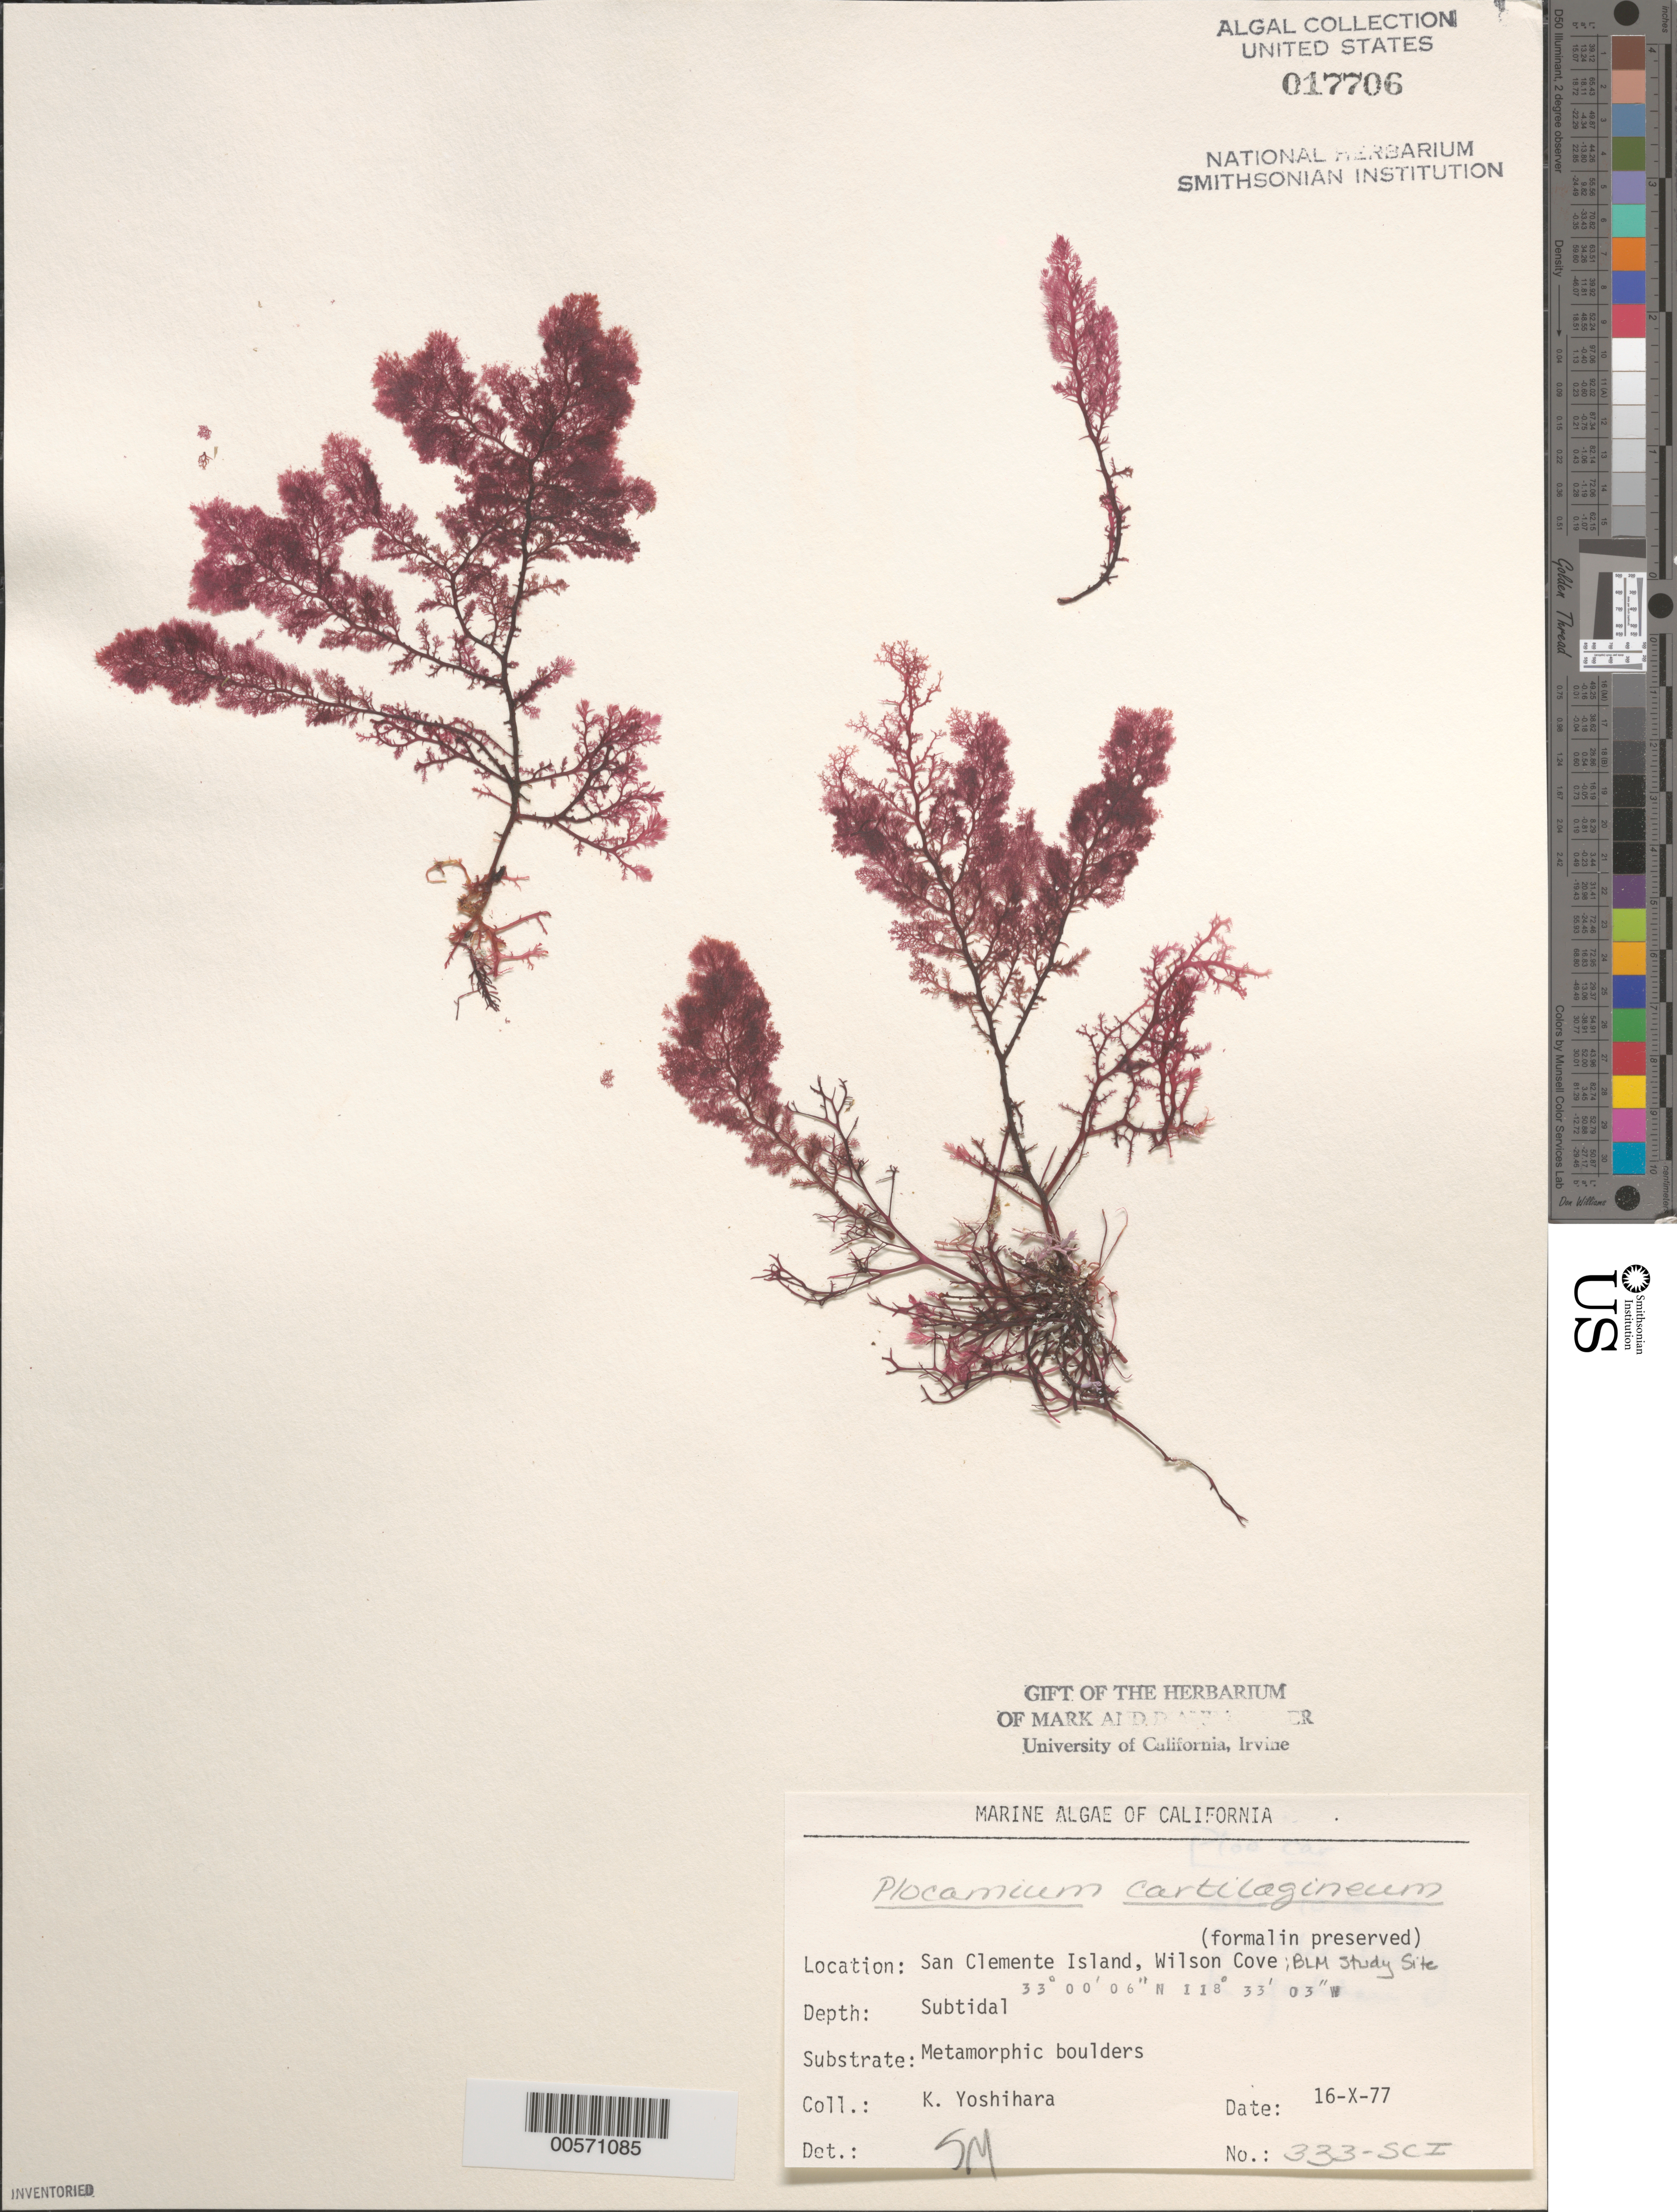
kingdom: Plantae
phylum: Rhodophyta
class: Florideophyceae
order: Plocamiales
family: Plocamiaceae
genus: Plocamium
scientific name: Plocamium cartilagineum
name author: (L.) P.S. Dixon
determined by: Murray, S. N.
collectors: K. Yoshihara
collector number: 333-sci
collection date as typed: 16 Oct 1977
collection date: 1977-10-16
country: United States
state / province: California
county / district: Los Angeles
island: San Clemente Island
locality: Wilson Cove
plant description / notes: BLM-SOCALBIGHT Rocky Intertidal Survey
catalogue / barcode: US 17706